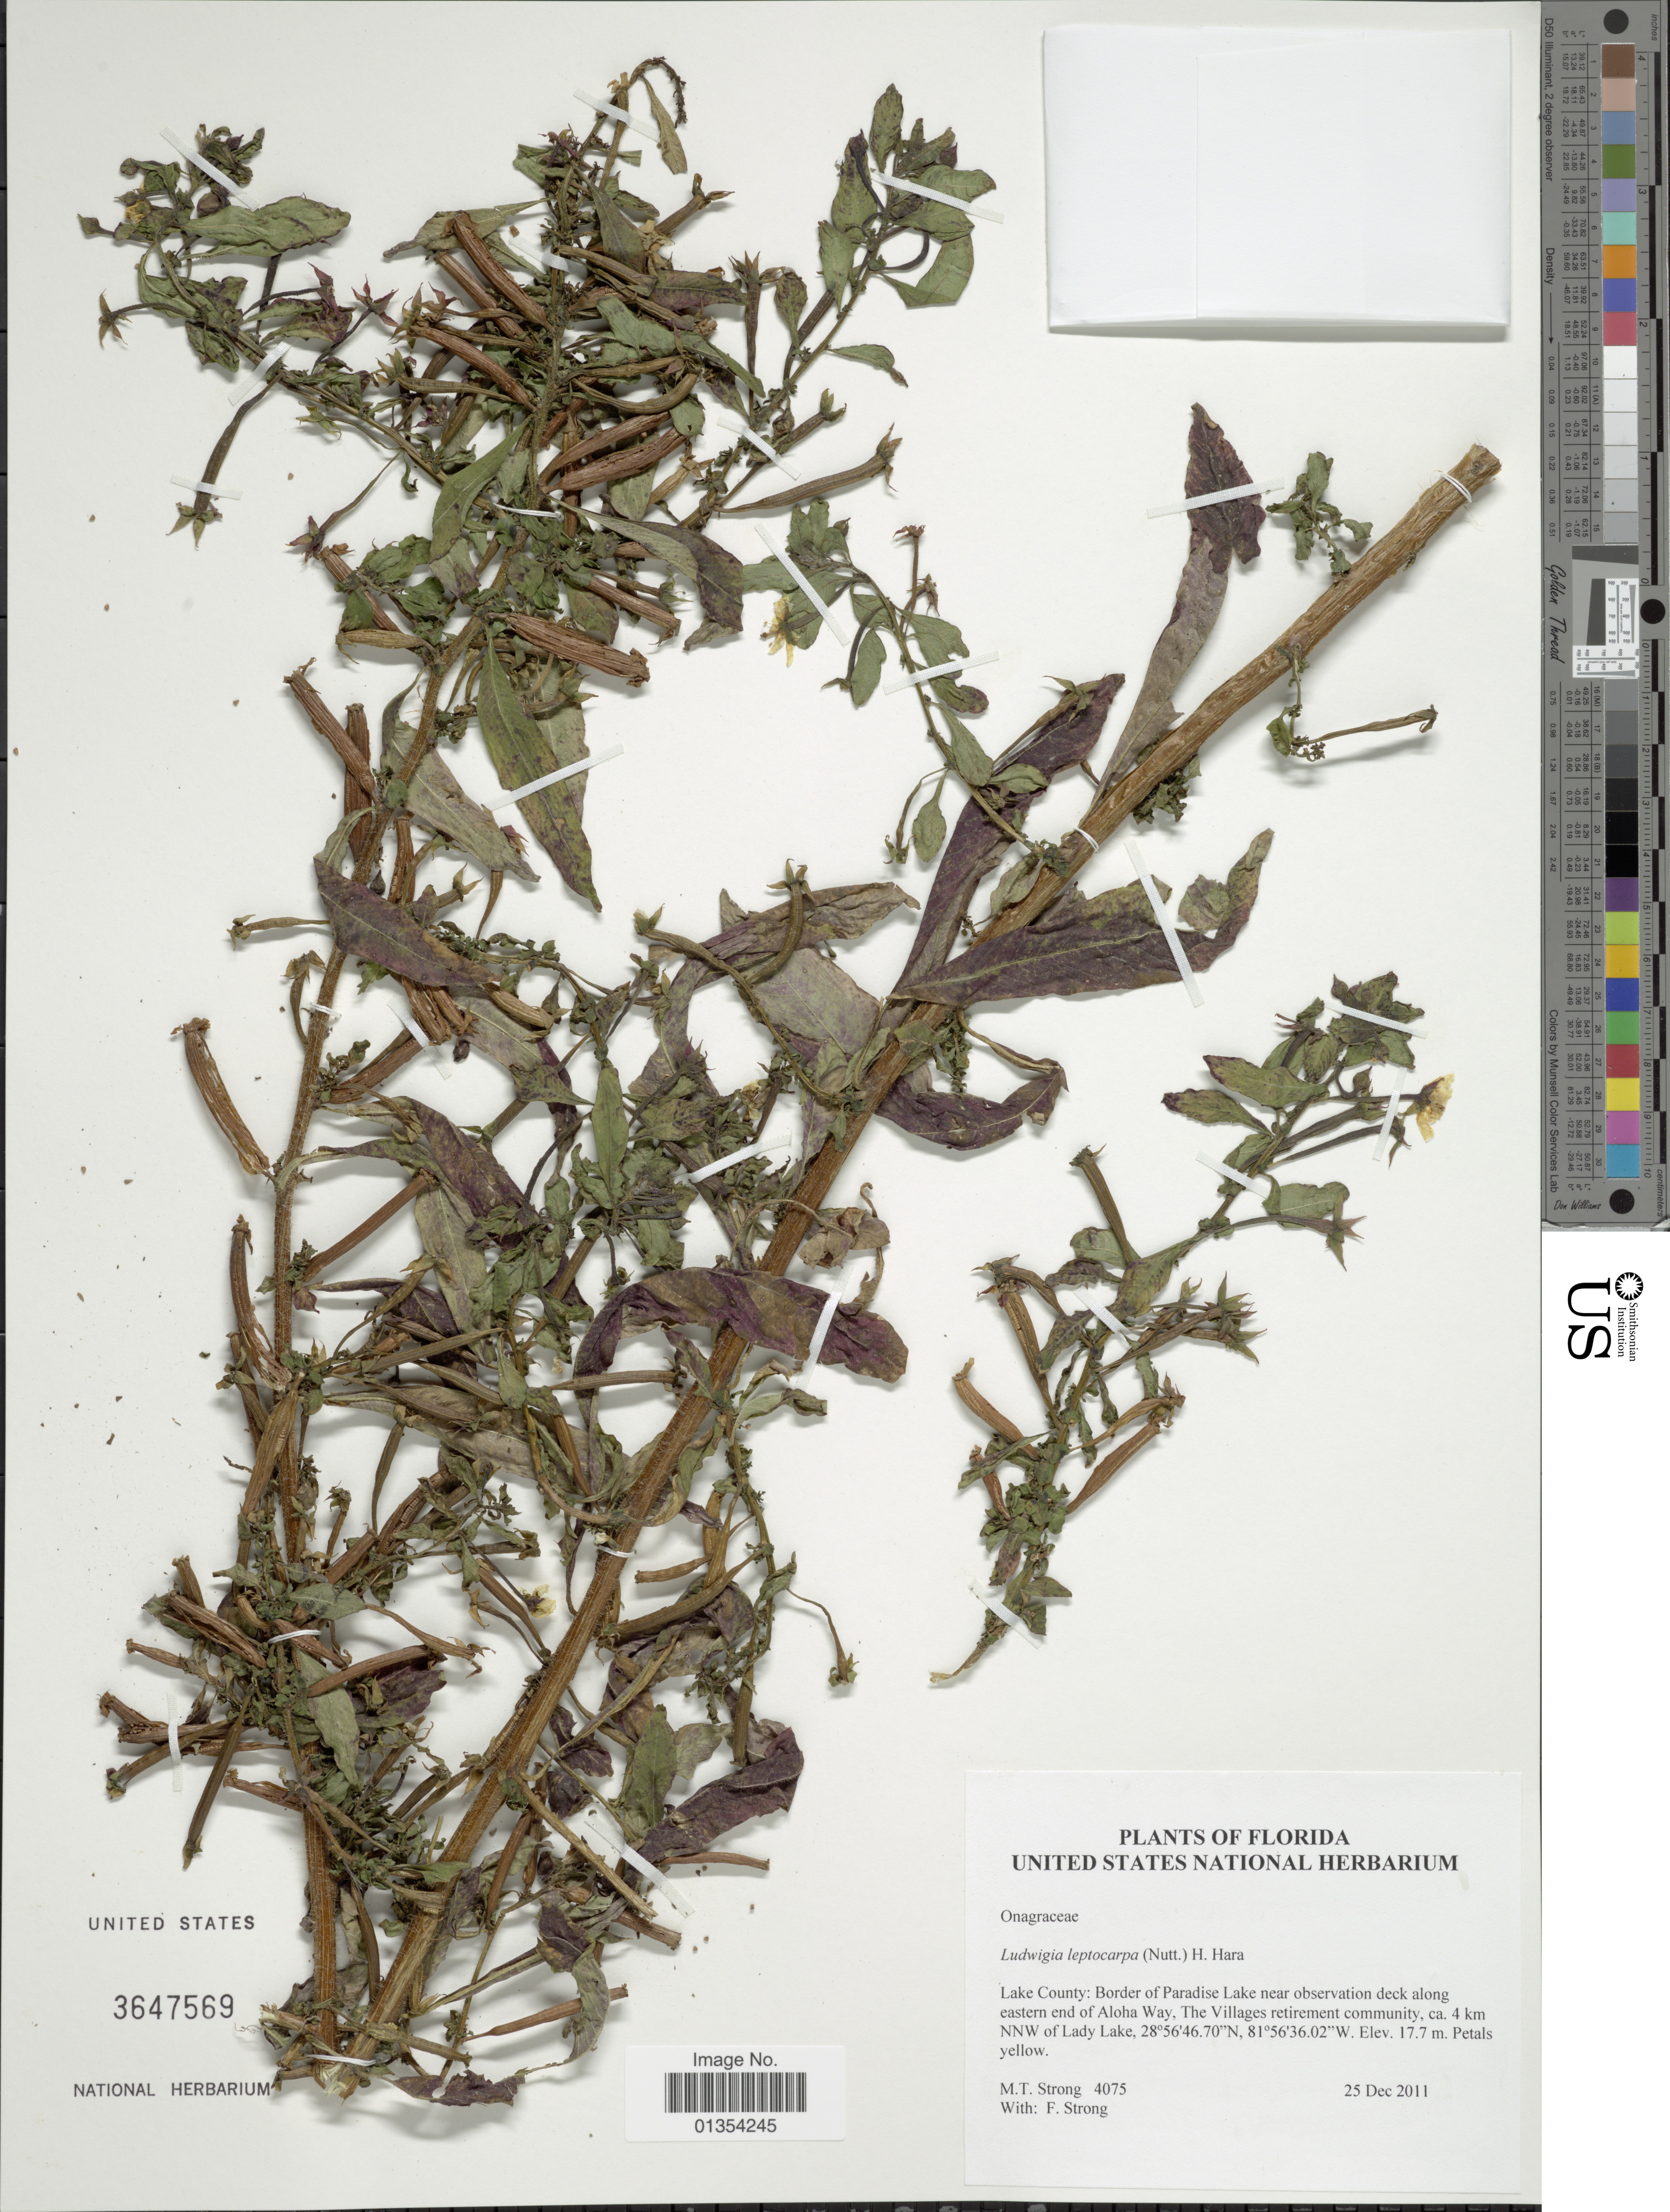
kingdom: Plantae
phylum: Tracheophyta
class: Magnoliopsida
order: Myrtales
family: Onagraceae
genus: Ludwigia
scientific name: Ludwigia leptocarpa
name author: (Nutt.) H. Hara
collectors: M. T. Strong & F. Strong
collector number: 4075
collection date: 2011-12-25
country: United States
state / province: Florida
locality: Lake County: Border of Paradise Lake near observation deck along eastern end of Aloha Way, The Village retirement community, ca. 4 km NNW of Lady Lake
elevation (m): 18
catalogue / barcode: US 3647569